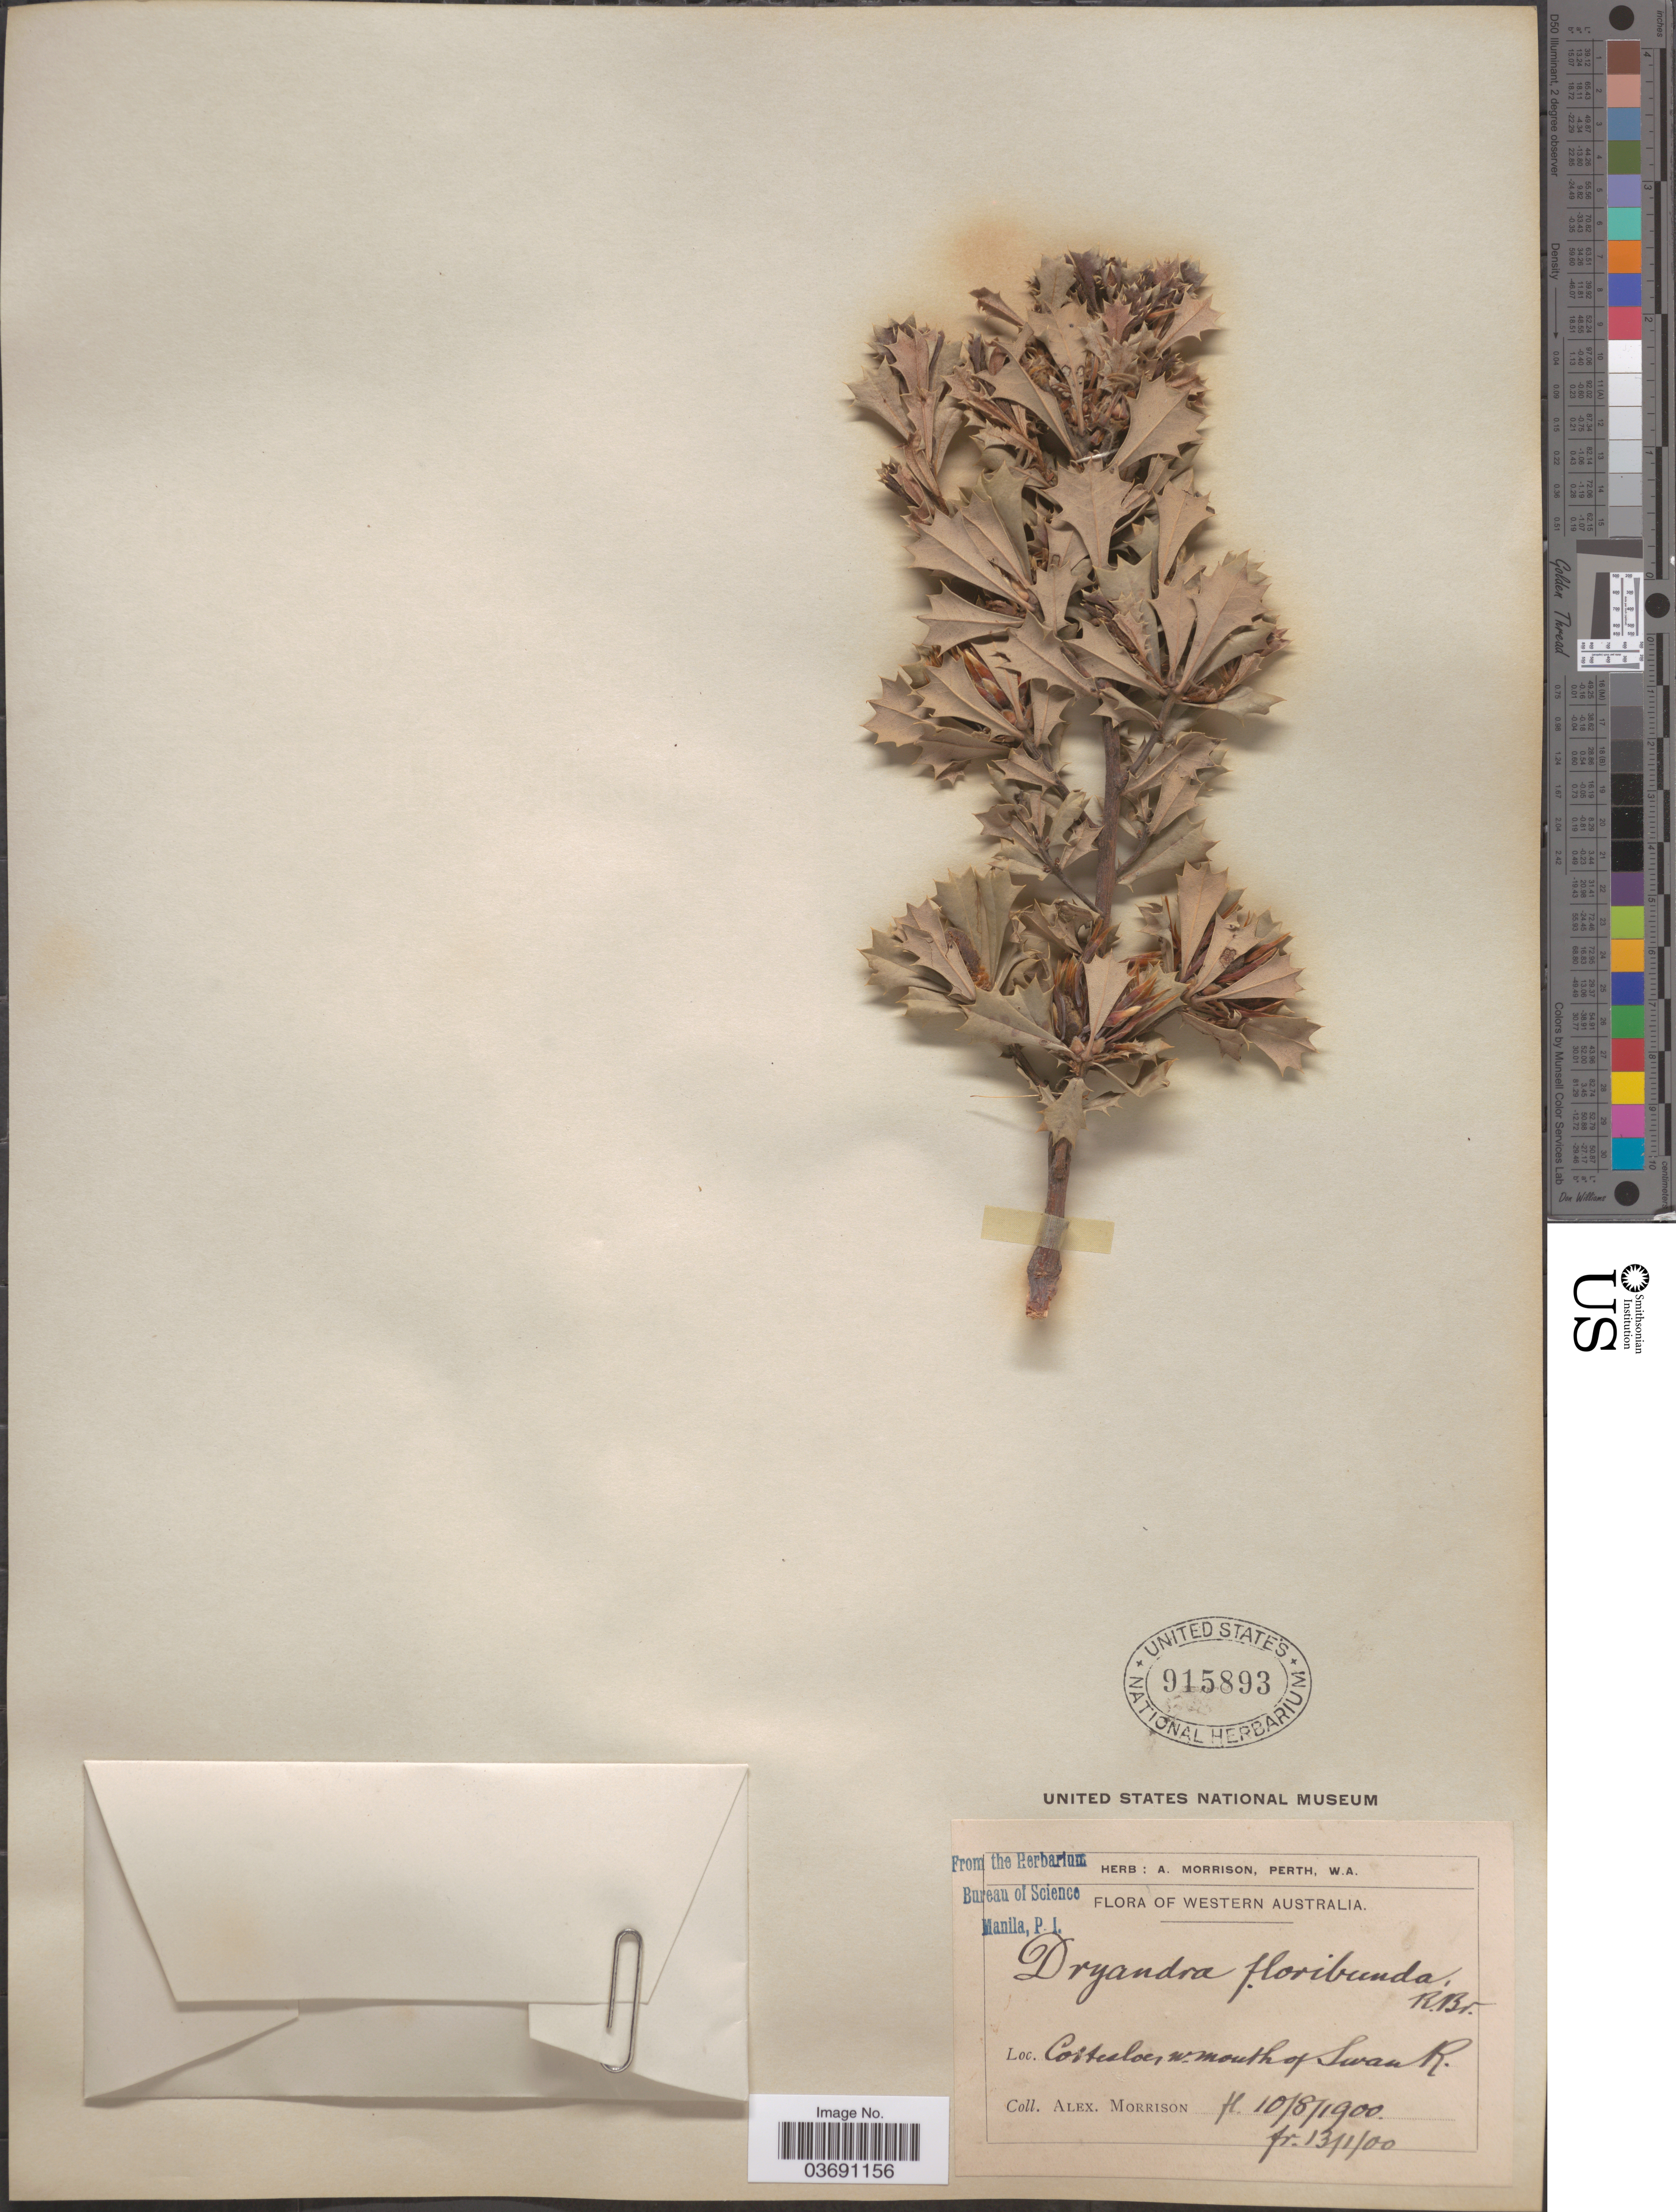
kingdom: Plantae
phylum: Tracheophyta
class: Magnoliopsida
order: Proteales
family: Proteaceae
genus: Dryandra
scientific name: Dryandra floribunda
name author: R. Br.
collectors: A. Morrison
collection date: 1900-01-13/1900-08-10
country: Australia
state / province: Western Australia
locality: Cottesloe, w. mouth of Swan R.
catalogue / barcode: US 915893